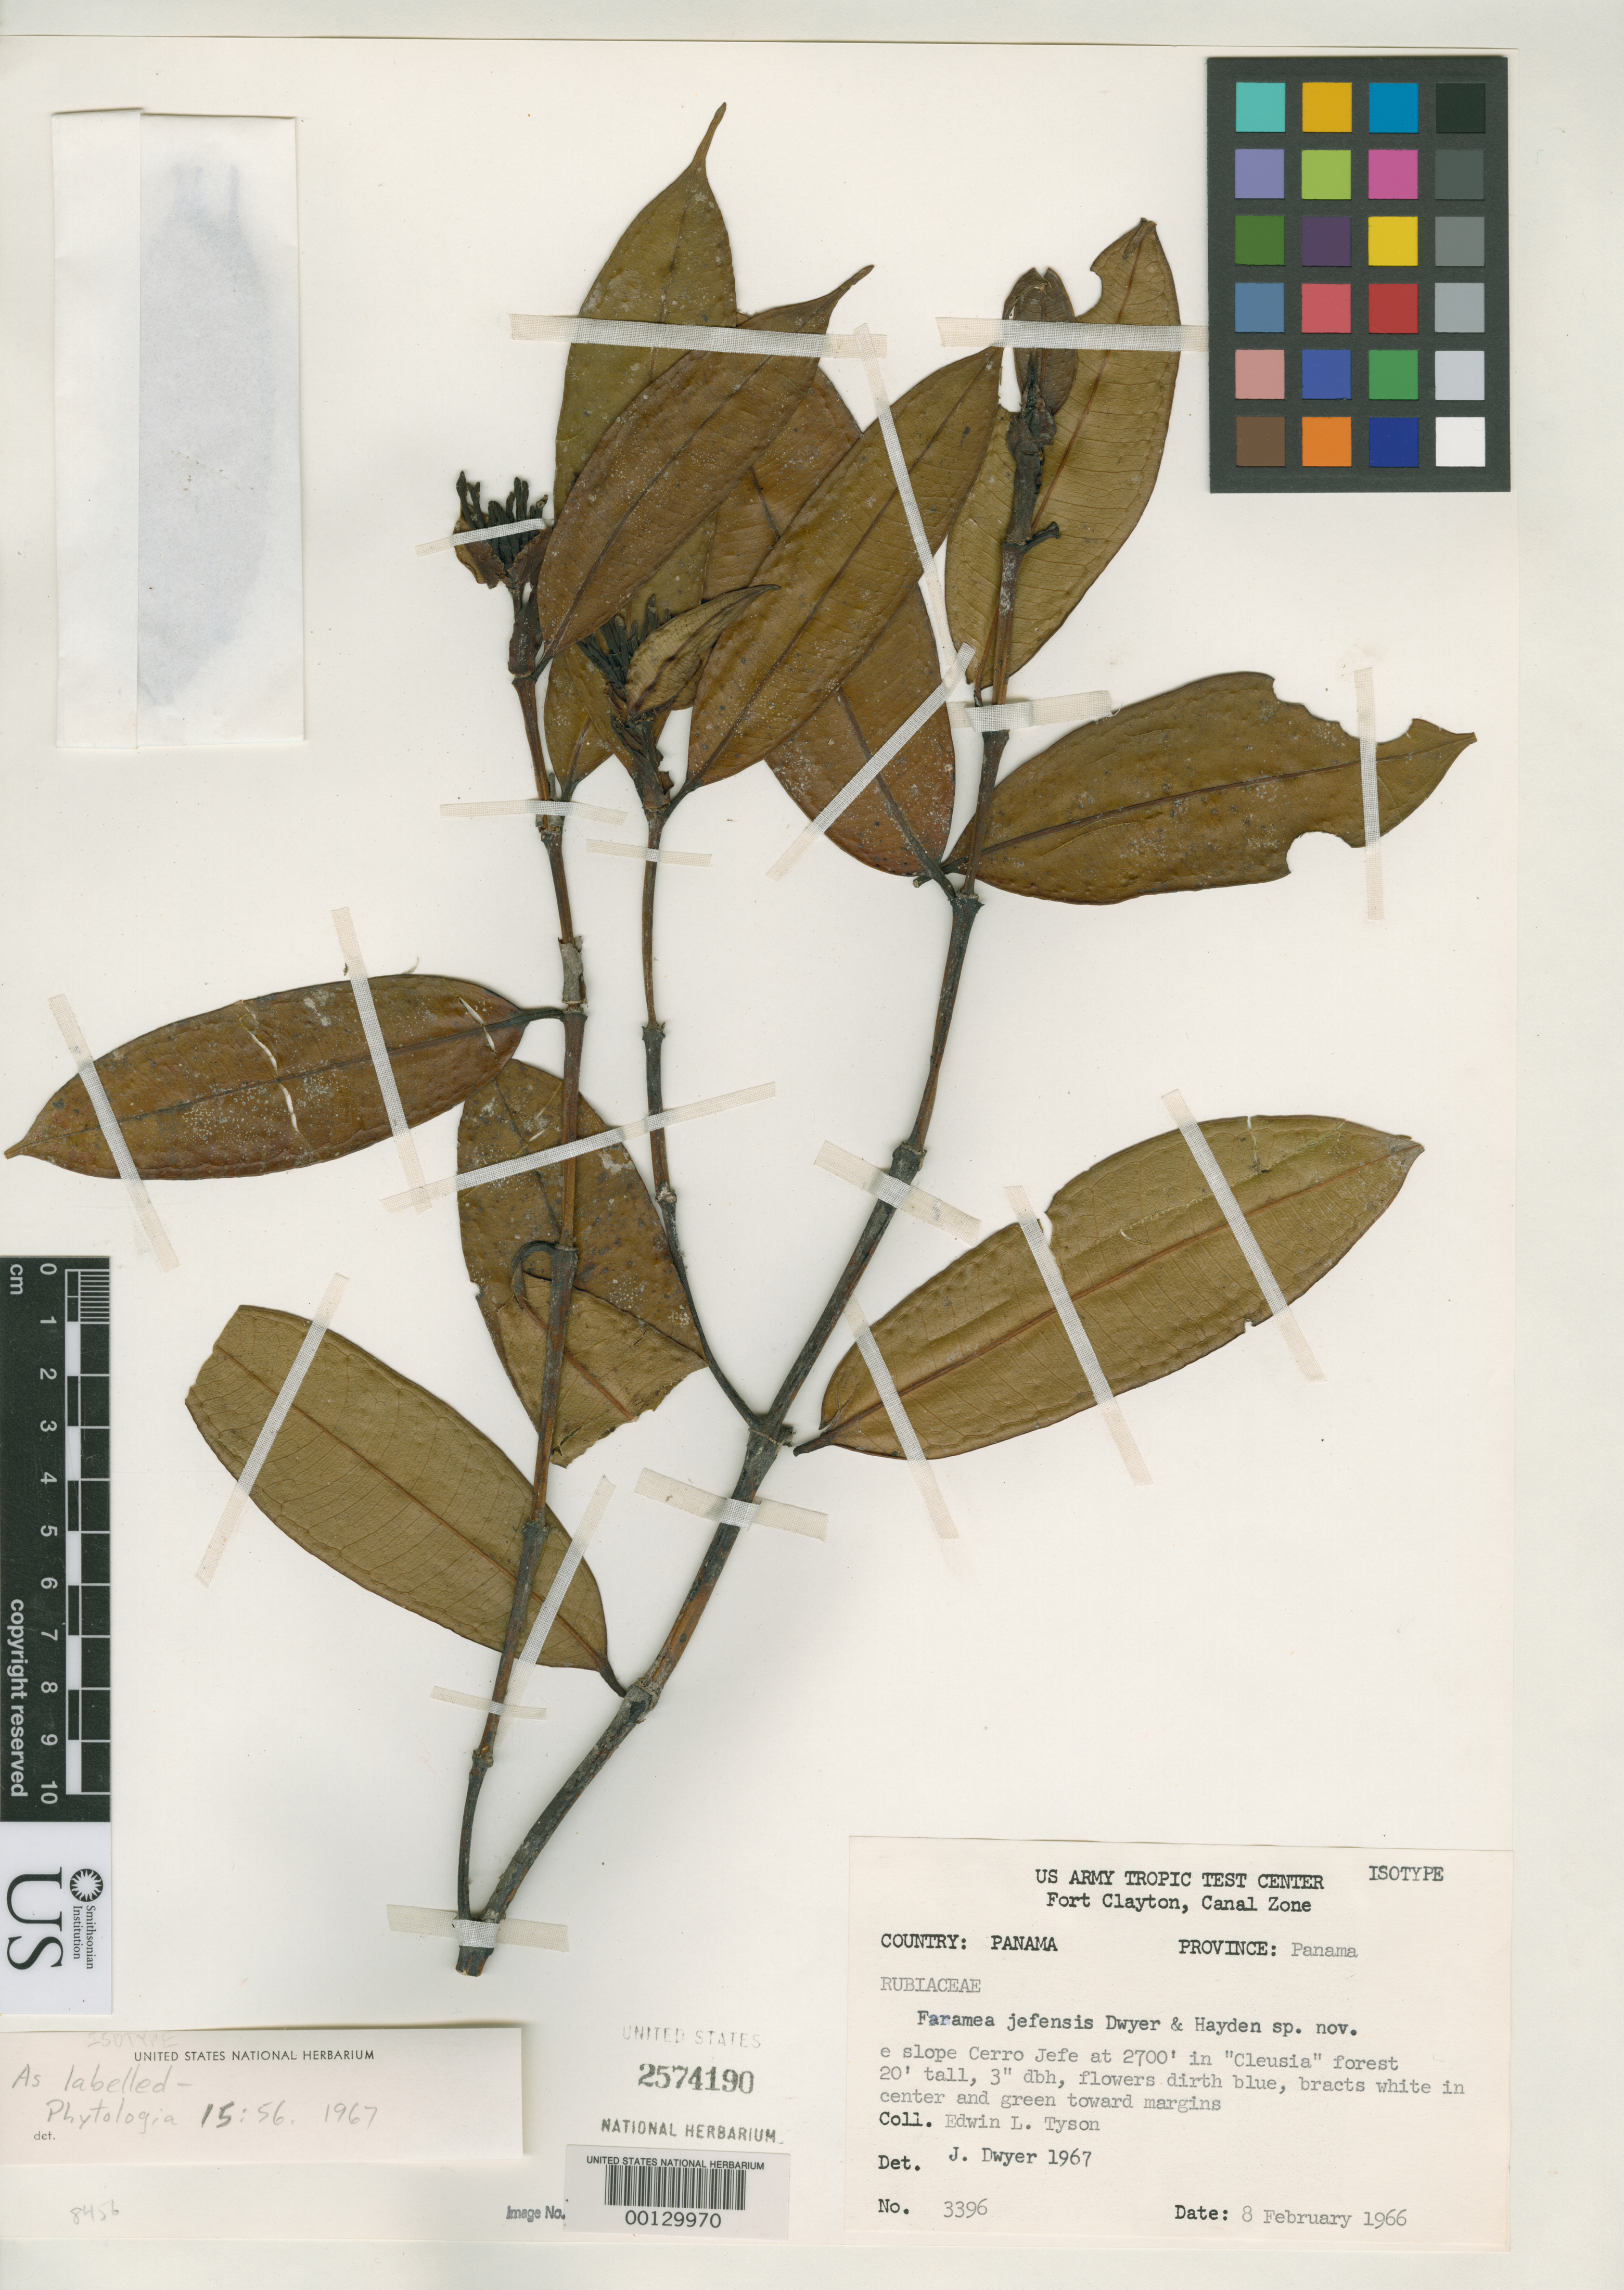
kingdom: Plantae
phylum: Tracheophyta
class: Magnoliopsida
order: Gentianales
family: Rubiaceae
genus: Faramea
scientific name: Faramea jefensis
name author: Dwyer & M.V. Hayden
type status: Isotype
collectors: E. L. Tyson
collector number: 3396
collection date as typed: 08 Feb 1966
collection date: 1966-02-08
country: Panama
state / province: Panamá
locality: Cerro Jefe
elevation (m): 823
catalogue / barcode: US 2574190